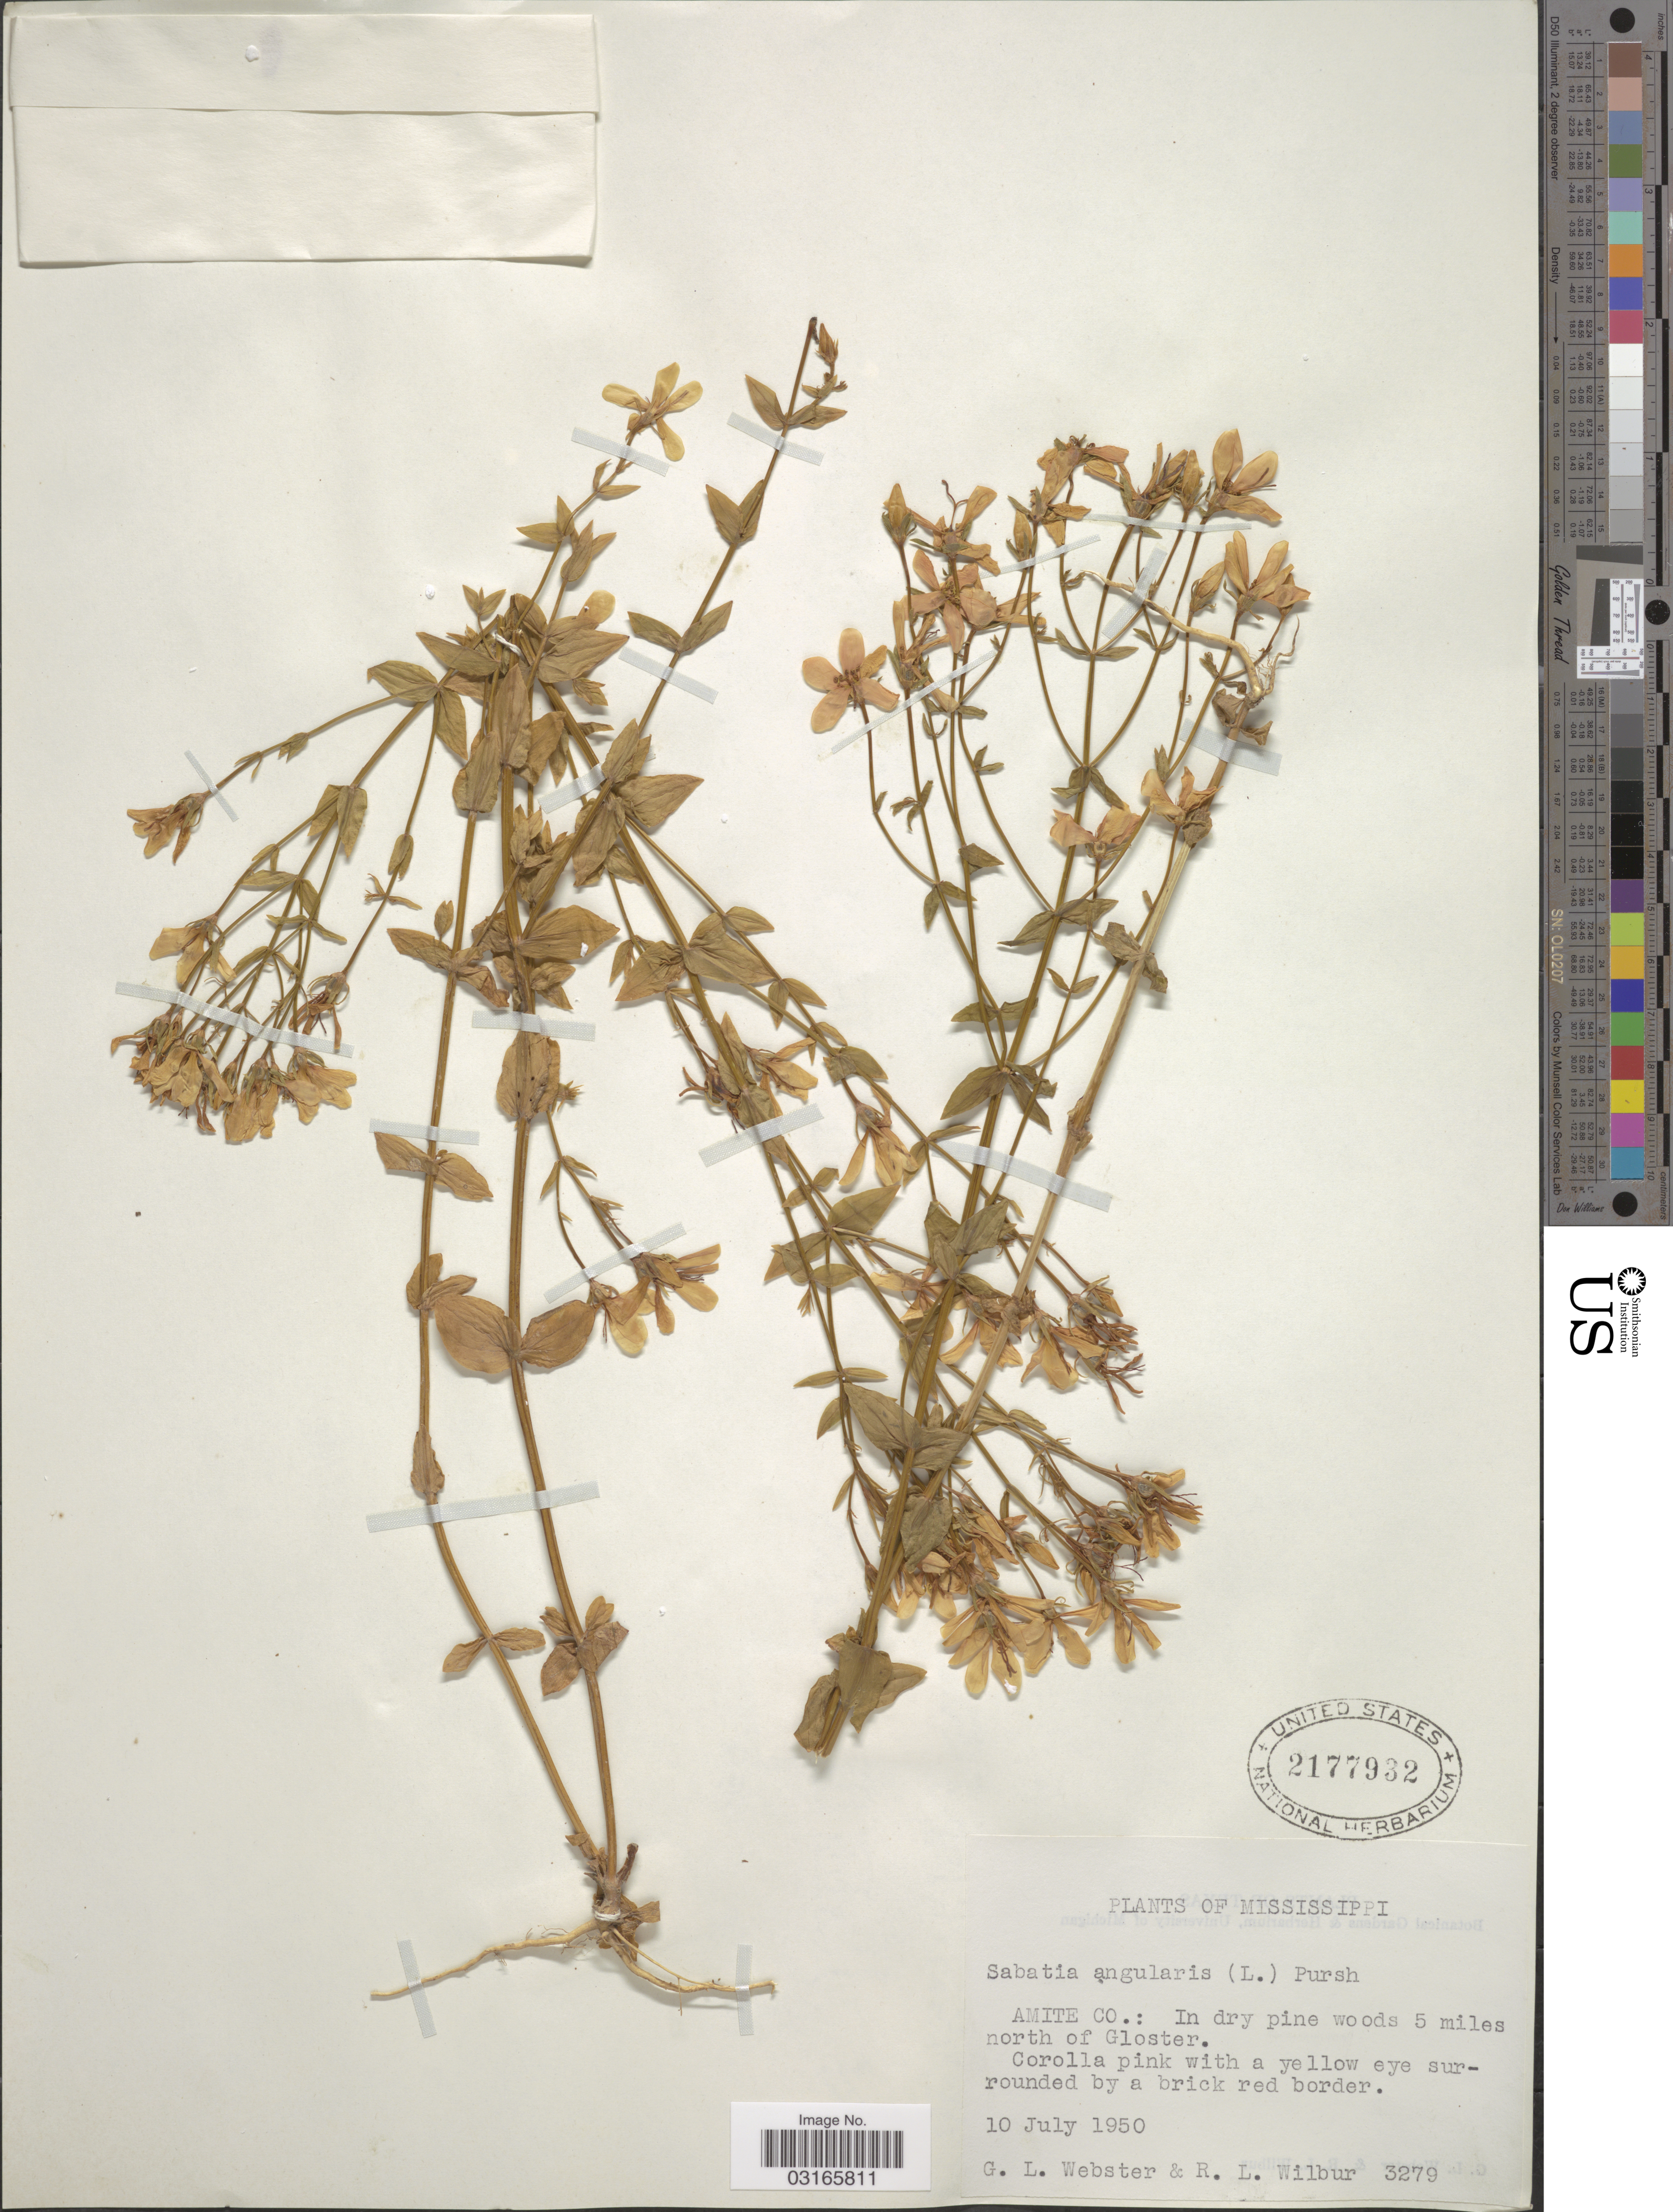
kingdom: Plantae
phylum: Tracheophyta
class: Magnoliopsida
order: Gentianales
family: Gentianaceae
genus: Sabatia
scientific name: Sabatia angularis (L.) Pursh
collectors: G. L. Webster & R. L. Wilbur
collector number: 3279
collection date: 1950-07-10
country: United States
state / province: Mississippi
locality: Amite Co.: In dry pine woods 5 miles north of Gloster.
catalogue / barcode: US 2177932